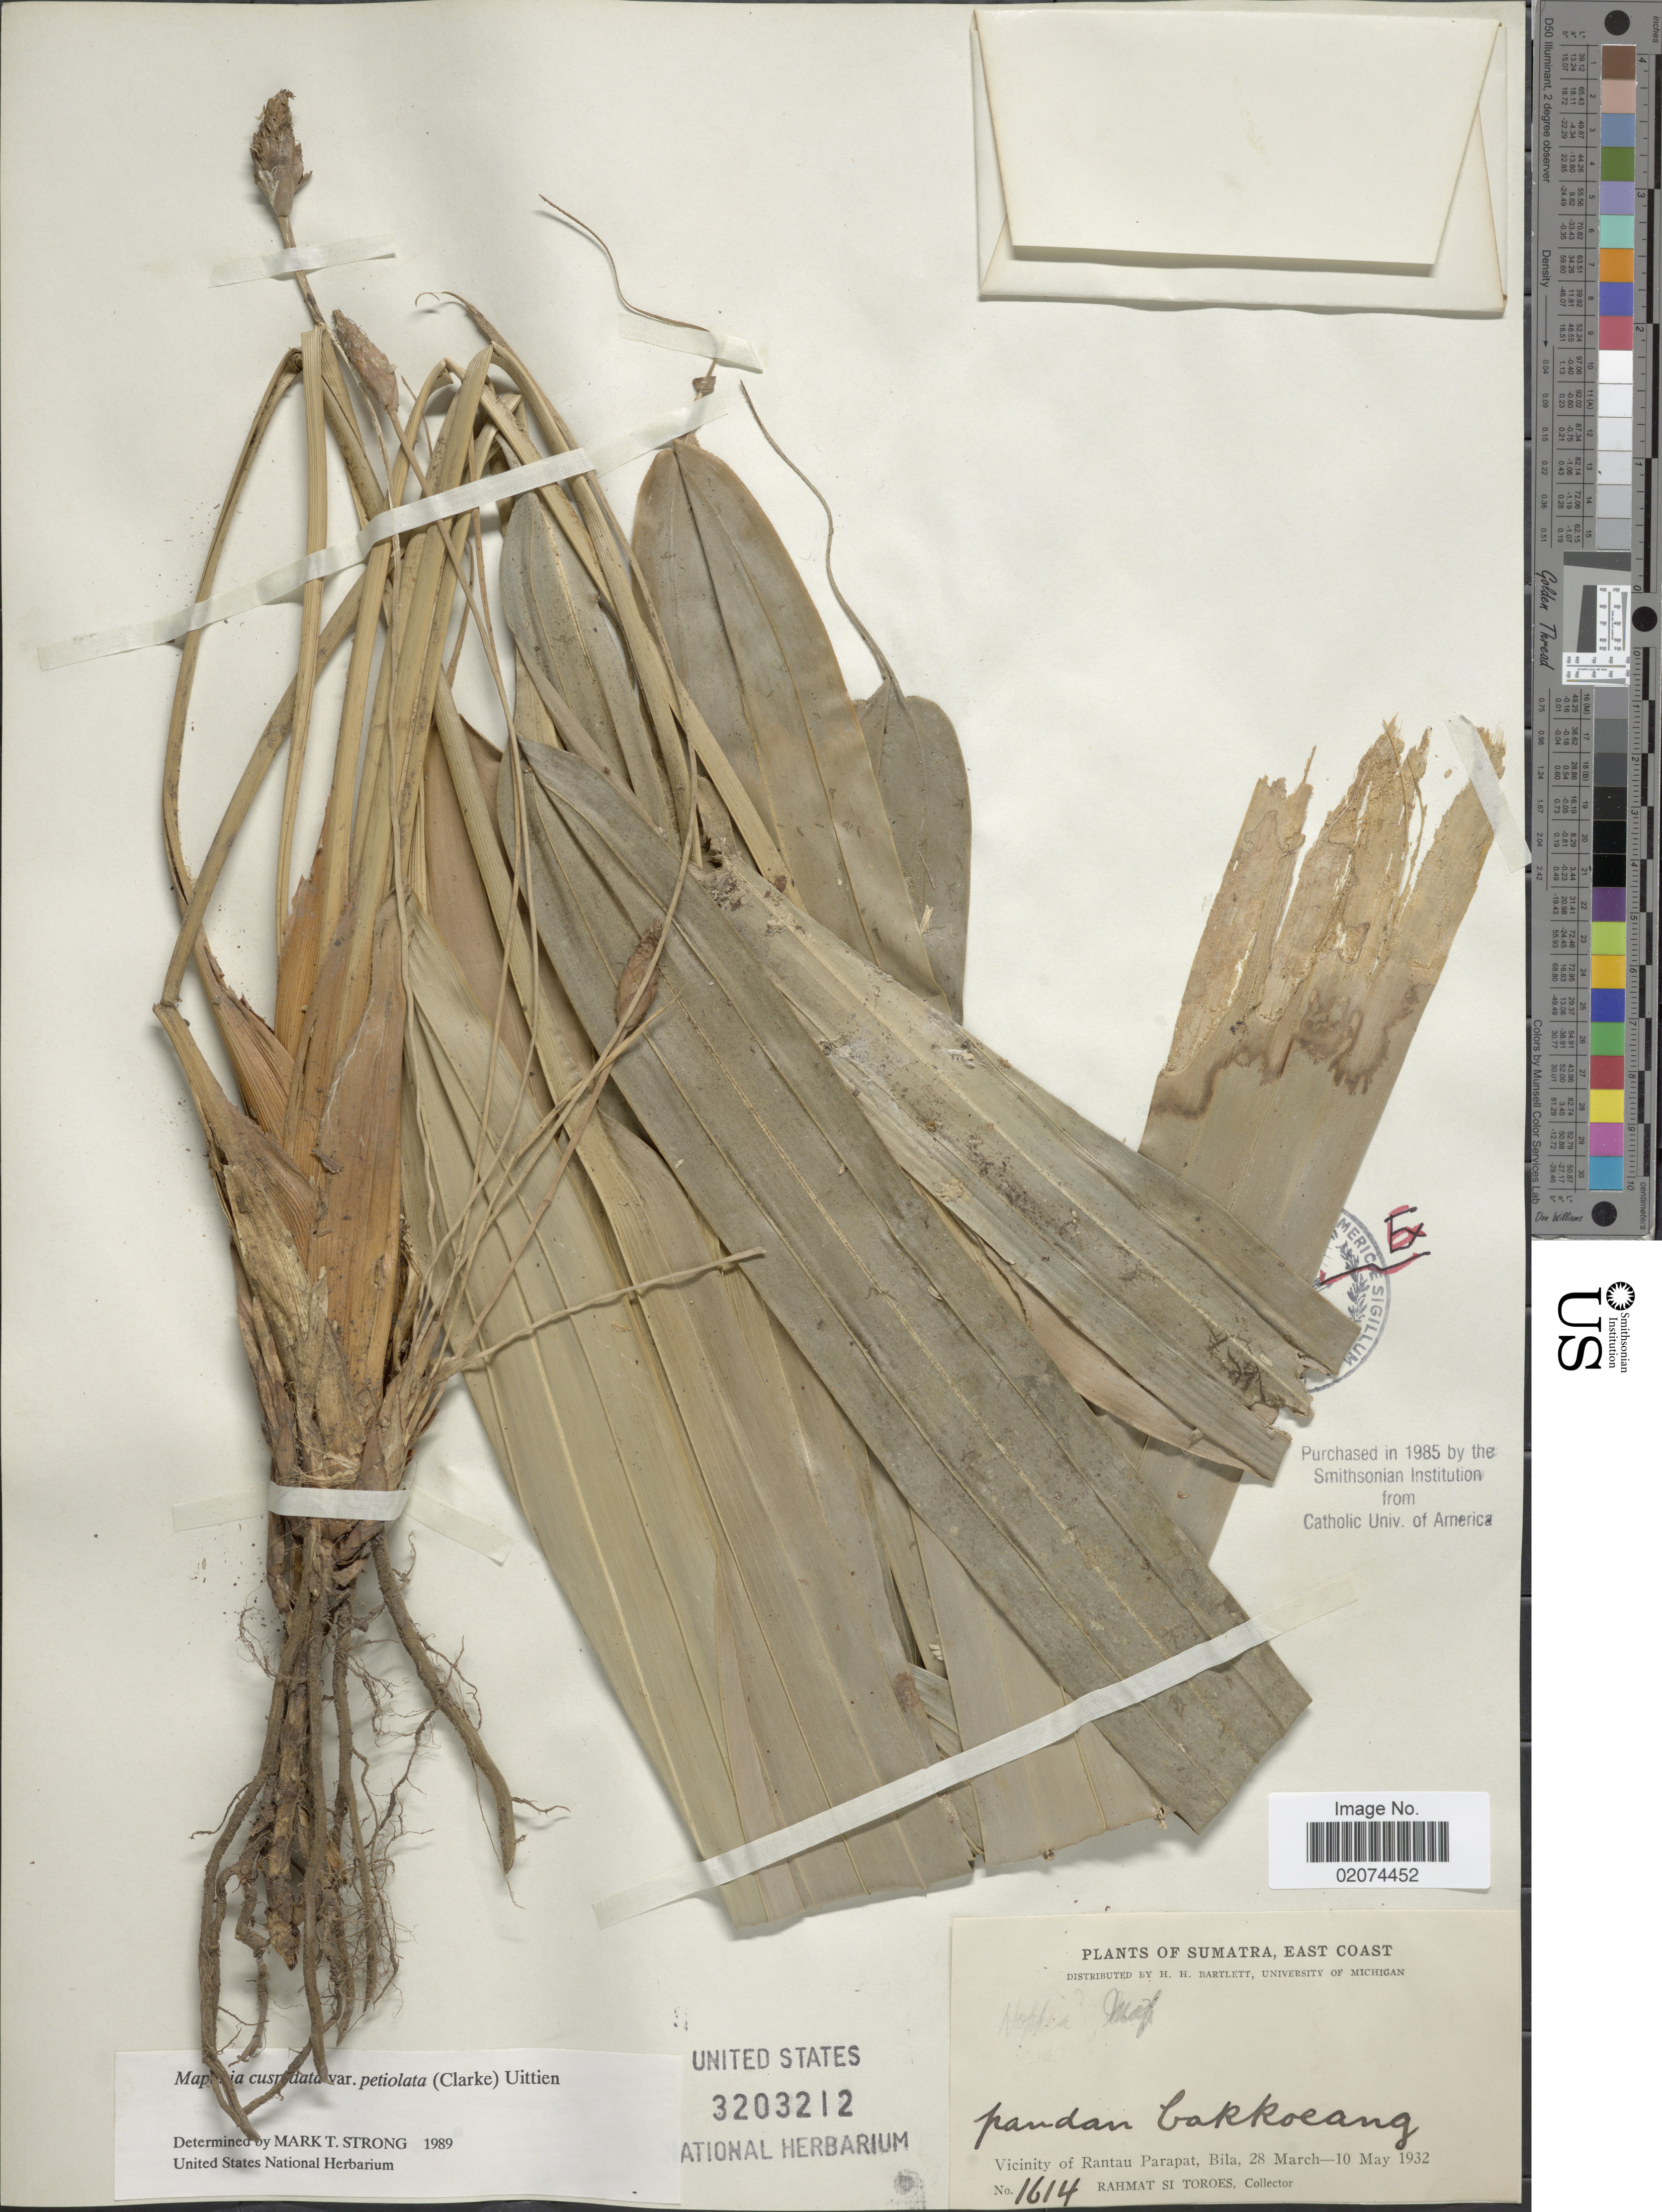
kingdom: Plantae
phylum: Tracheophyta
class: Liliopsida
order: Poales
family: Cyperaceae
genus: Mapania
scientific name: Mapania cuspidata var. petiolata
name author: (C.B. Clarke) Uittien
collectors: Rahmat Si Boeea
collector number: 1614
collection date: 1932-03-28/1932-05-10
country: Indonesia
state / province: Sumatra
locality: East Coast. Vicinity of Rantau Parapat, Bila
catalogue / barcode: US 3203212